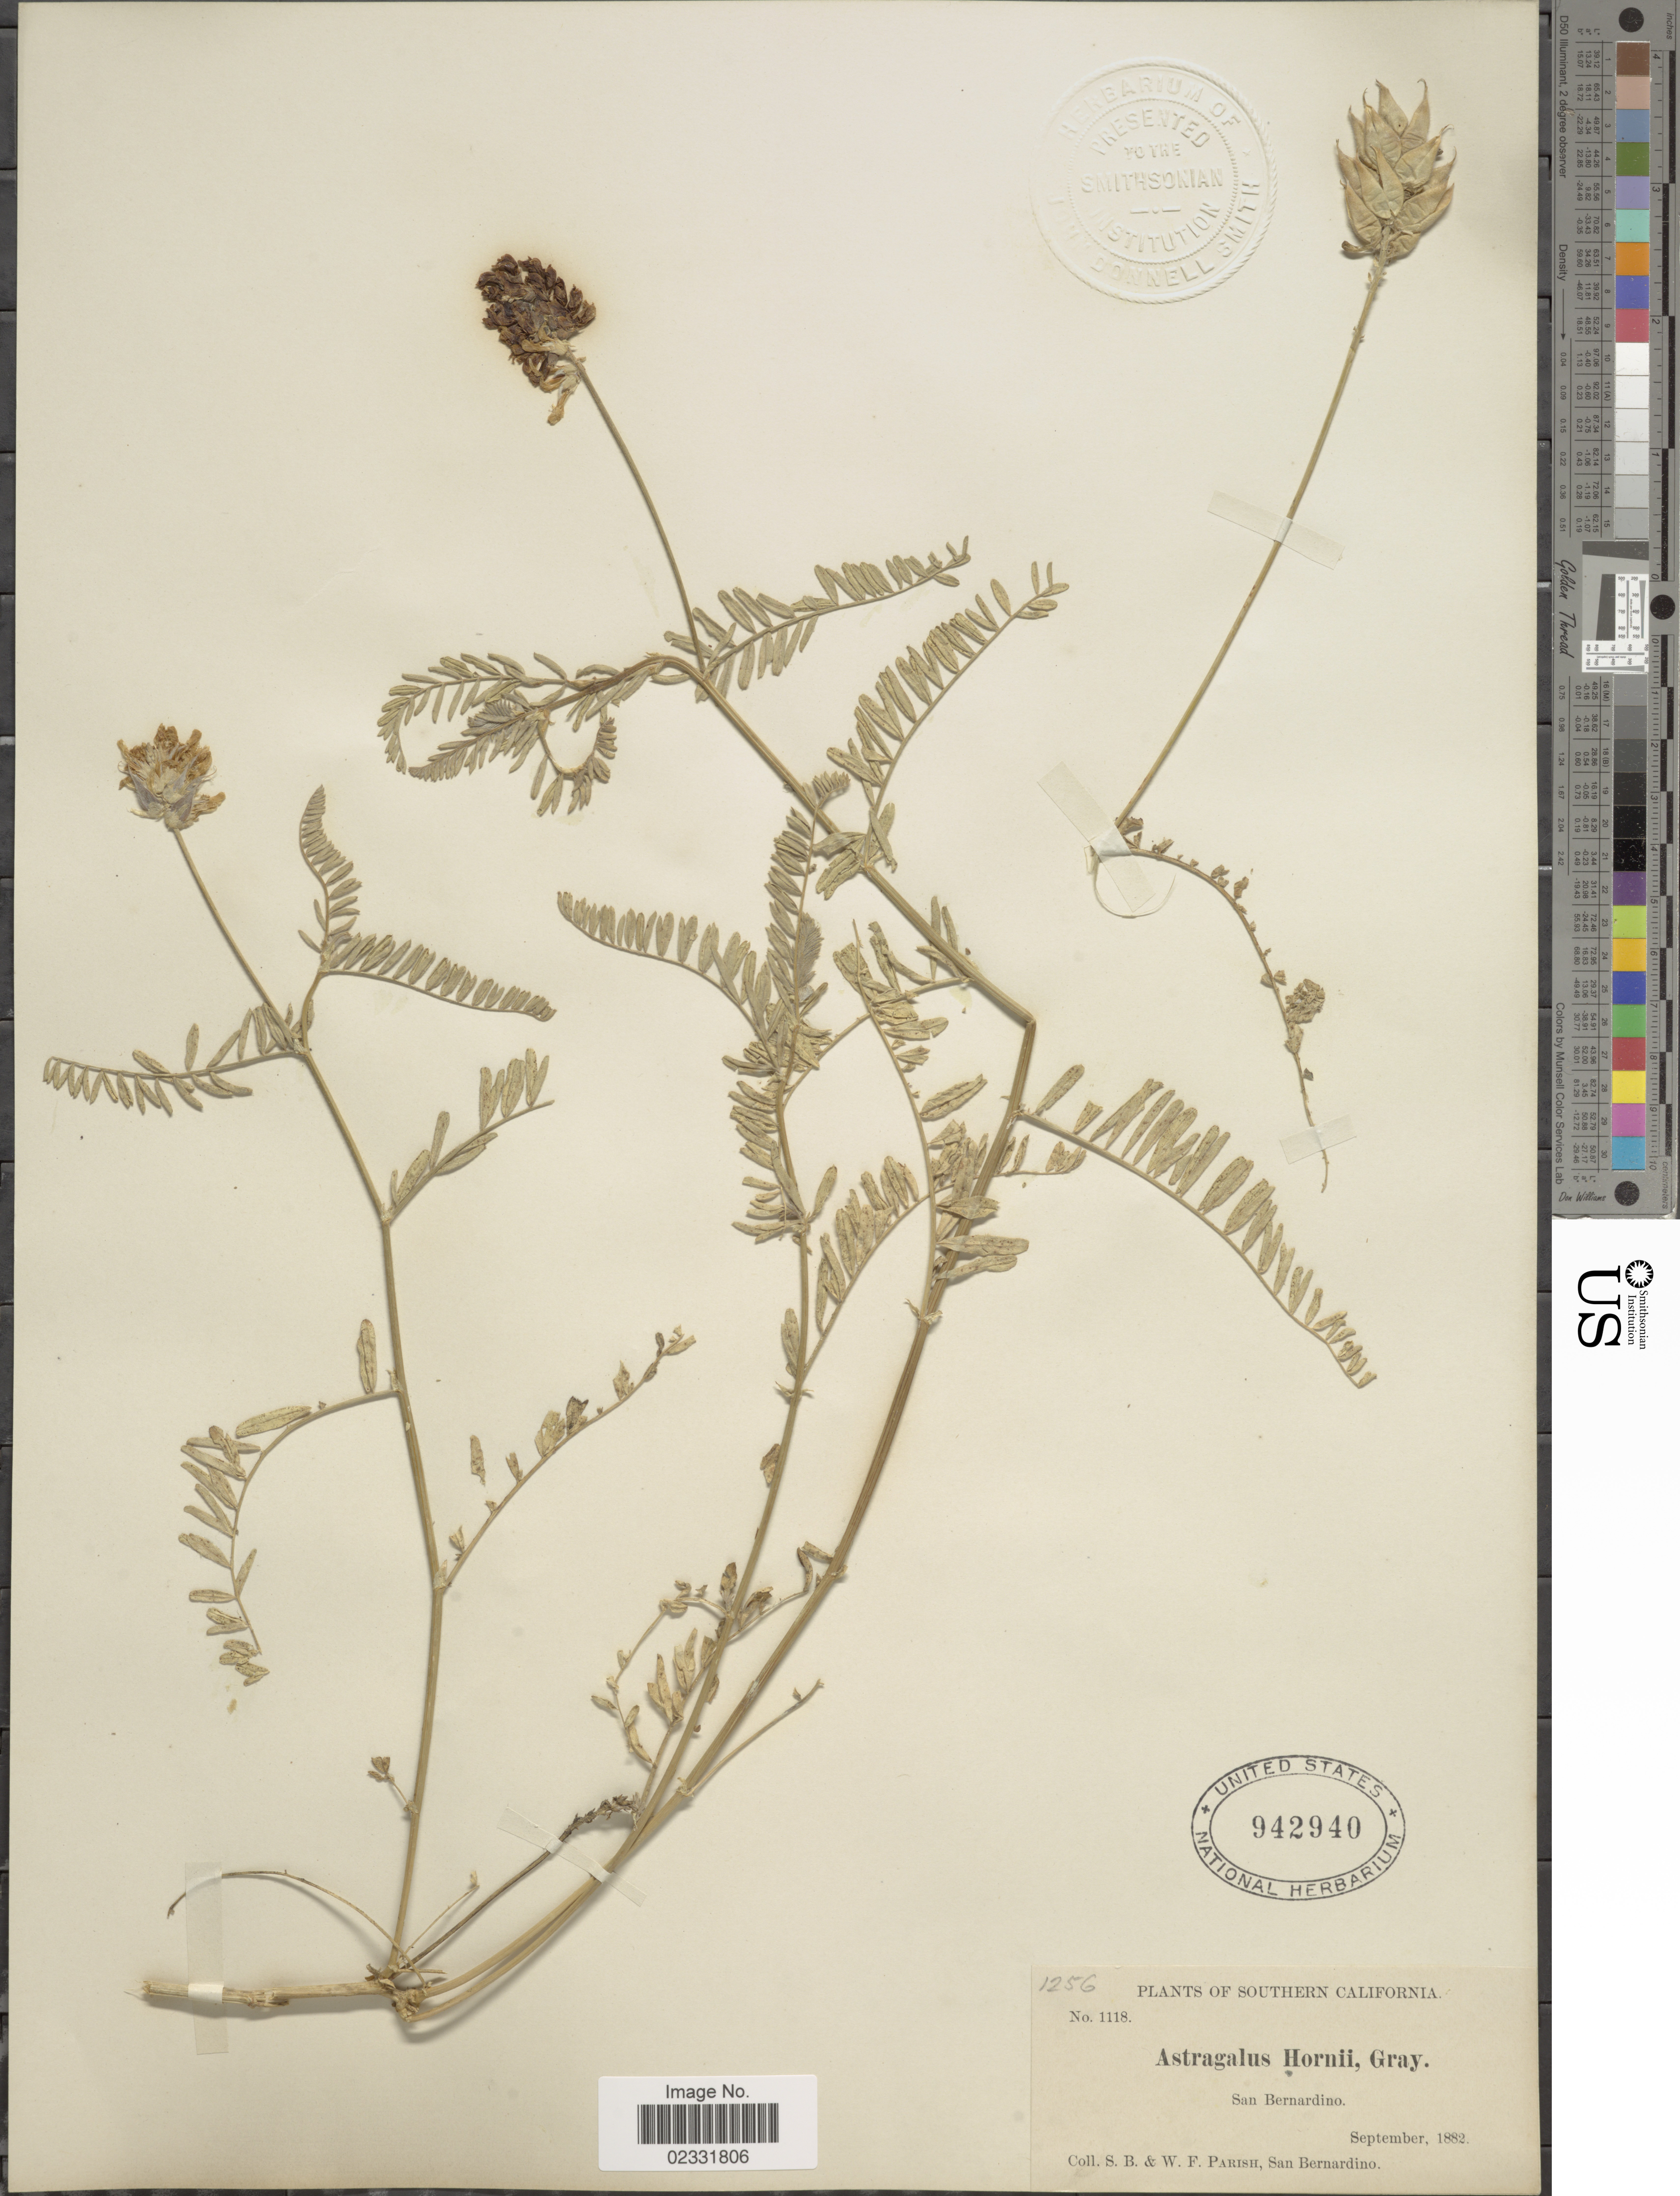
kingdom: Plantae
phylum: Tracheophyta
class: Magnoliopsida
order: Fabales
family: Fabaceae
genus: Astragalus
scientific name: Astragalus hornii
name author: A. Gray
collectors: S. B. Parish & W. F. Parish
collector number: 1118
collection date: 1882-09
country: United States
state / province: California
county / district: San Bernardino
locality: Southern California, San Bernardino.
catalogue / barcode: US 942940